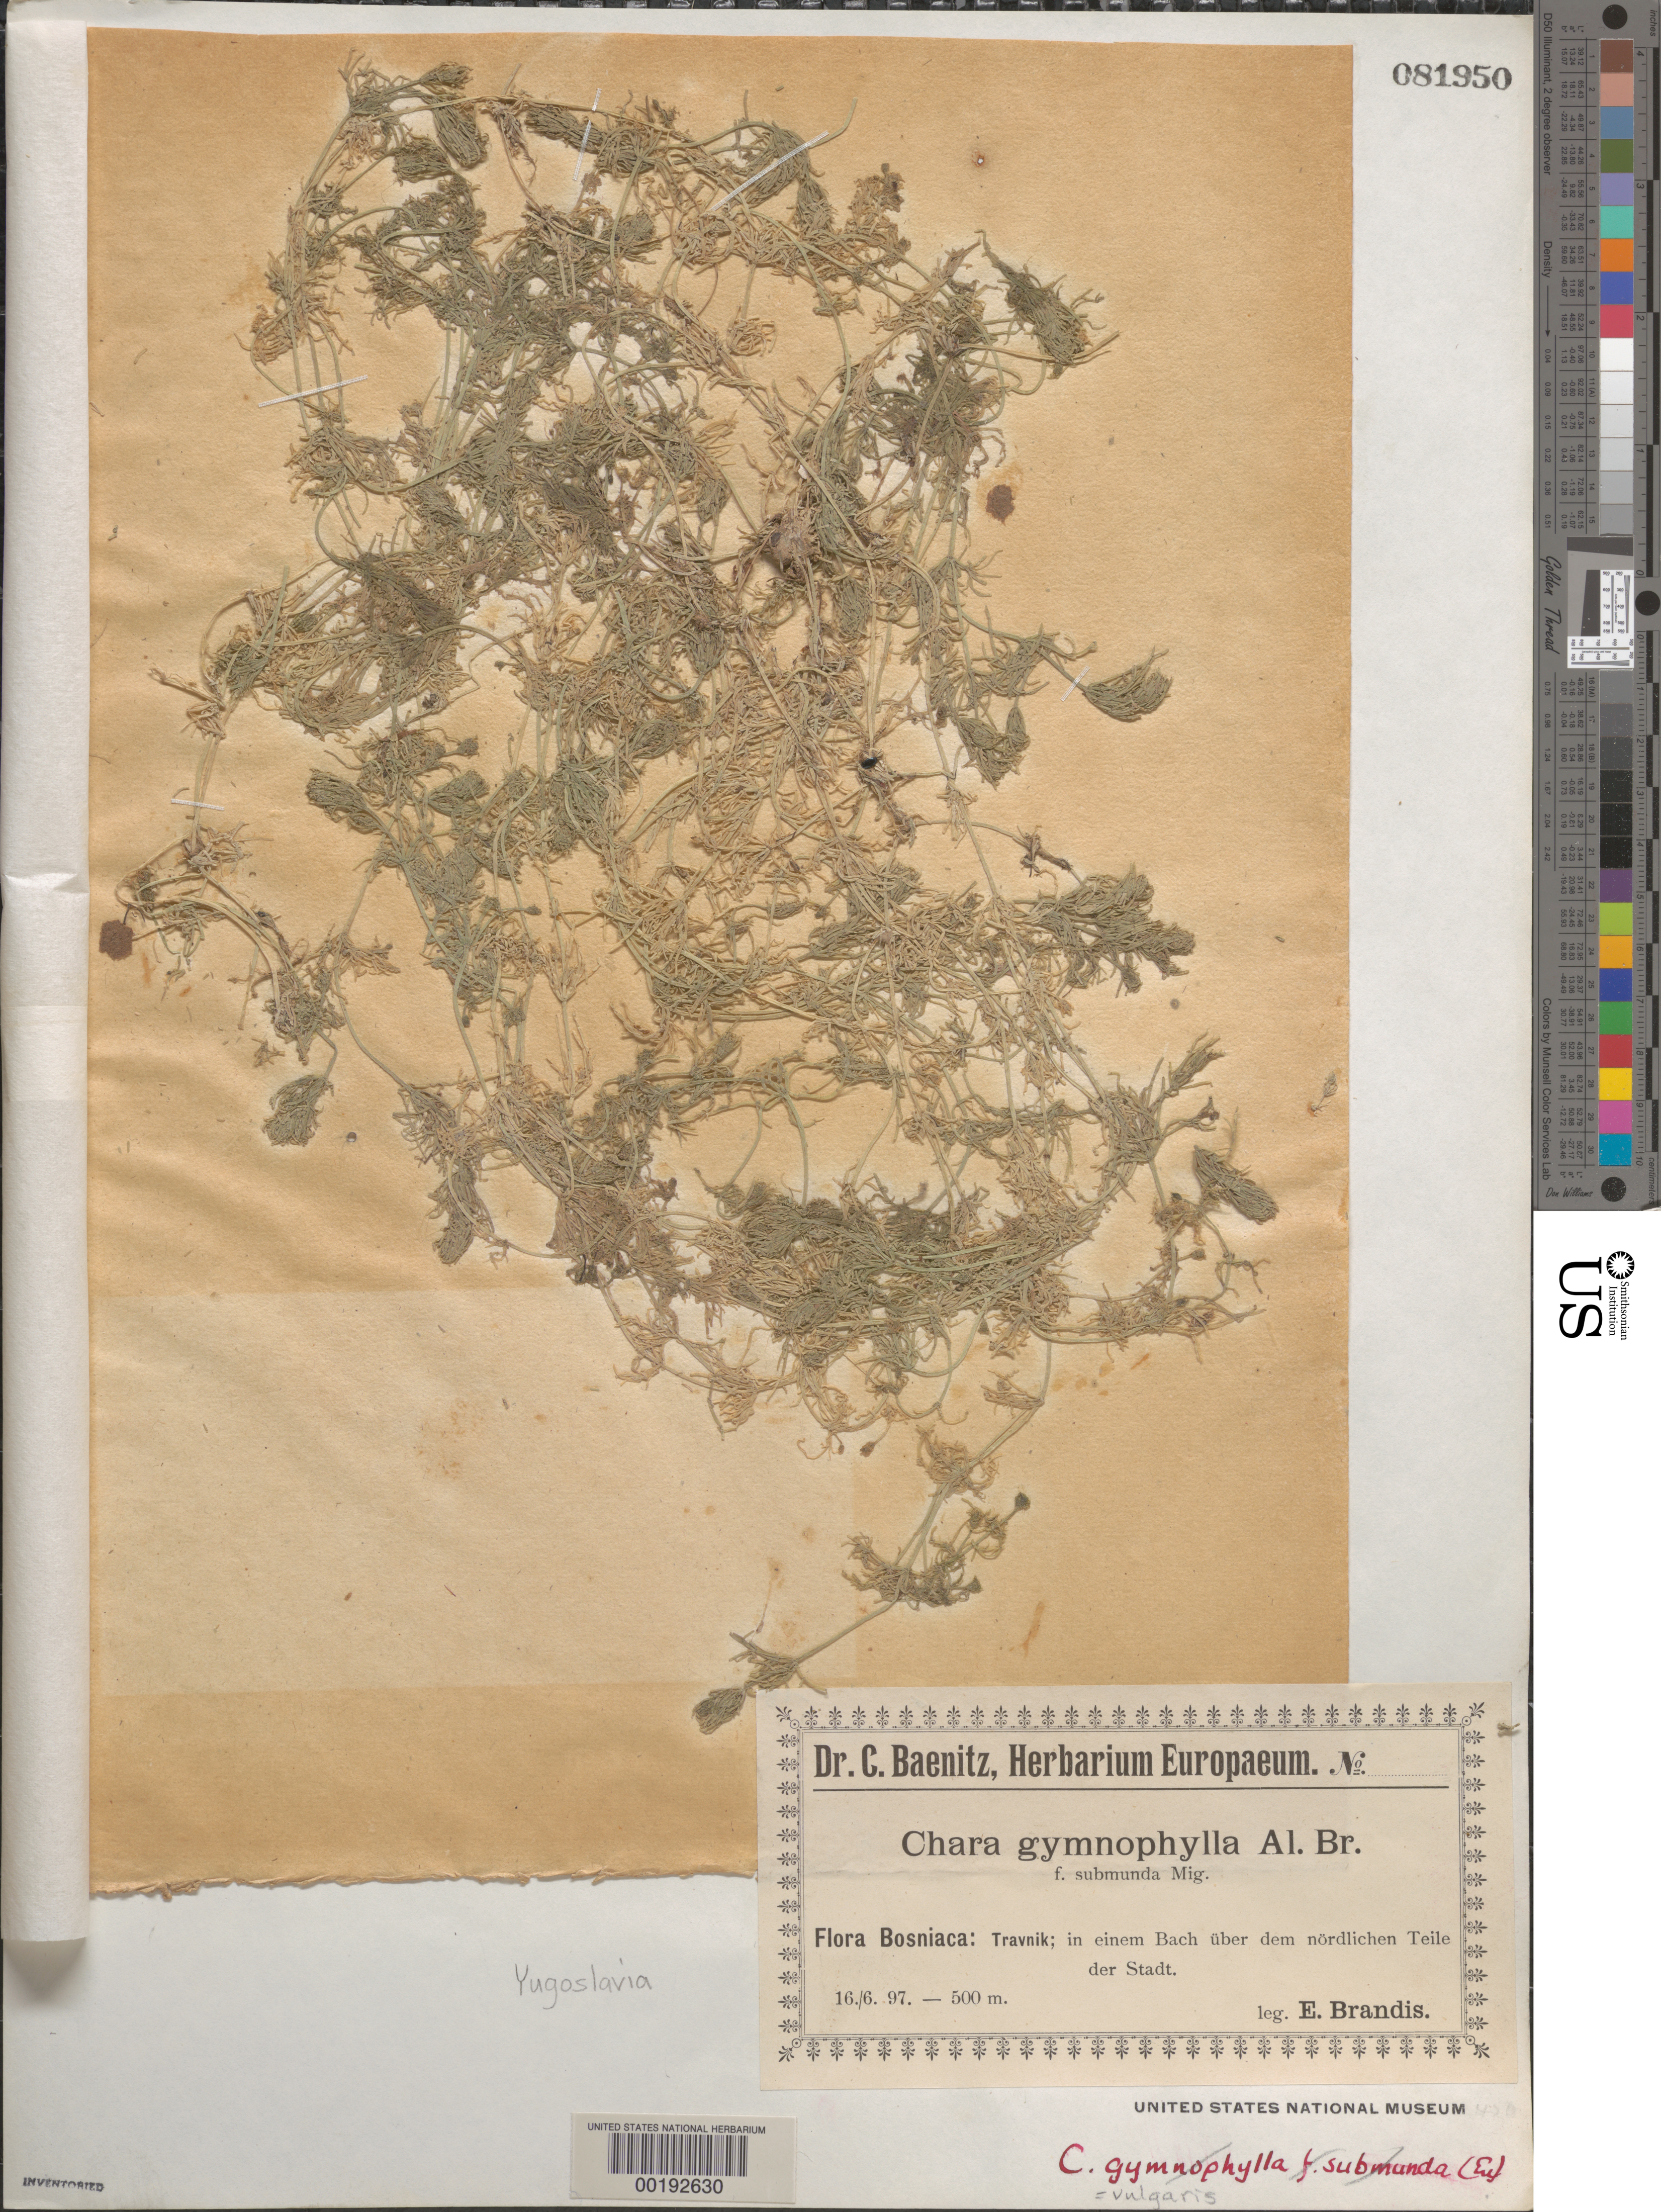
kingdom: Plantae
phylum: Charophyta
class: Charophyceae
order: Charales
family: Characeae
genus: Chara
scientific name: Chara vulgaris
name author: L.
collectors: E. Brandis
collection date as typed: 16 Jun 1897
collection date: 1897-06-16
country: Bosnia and Herzegovina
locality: Travnik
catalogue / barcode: US 81950